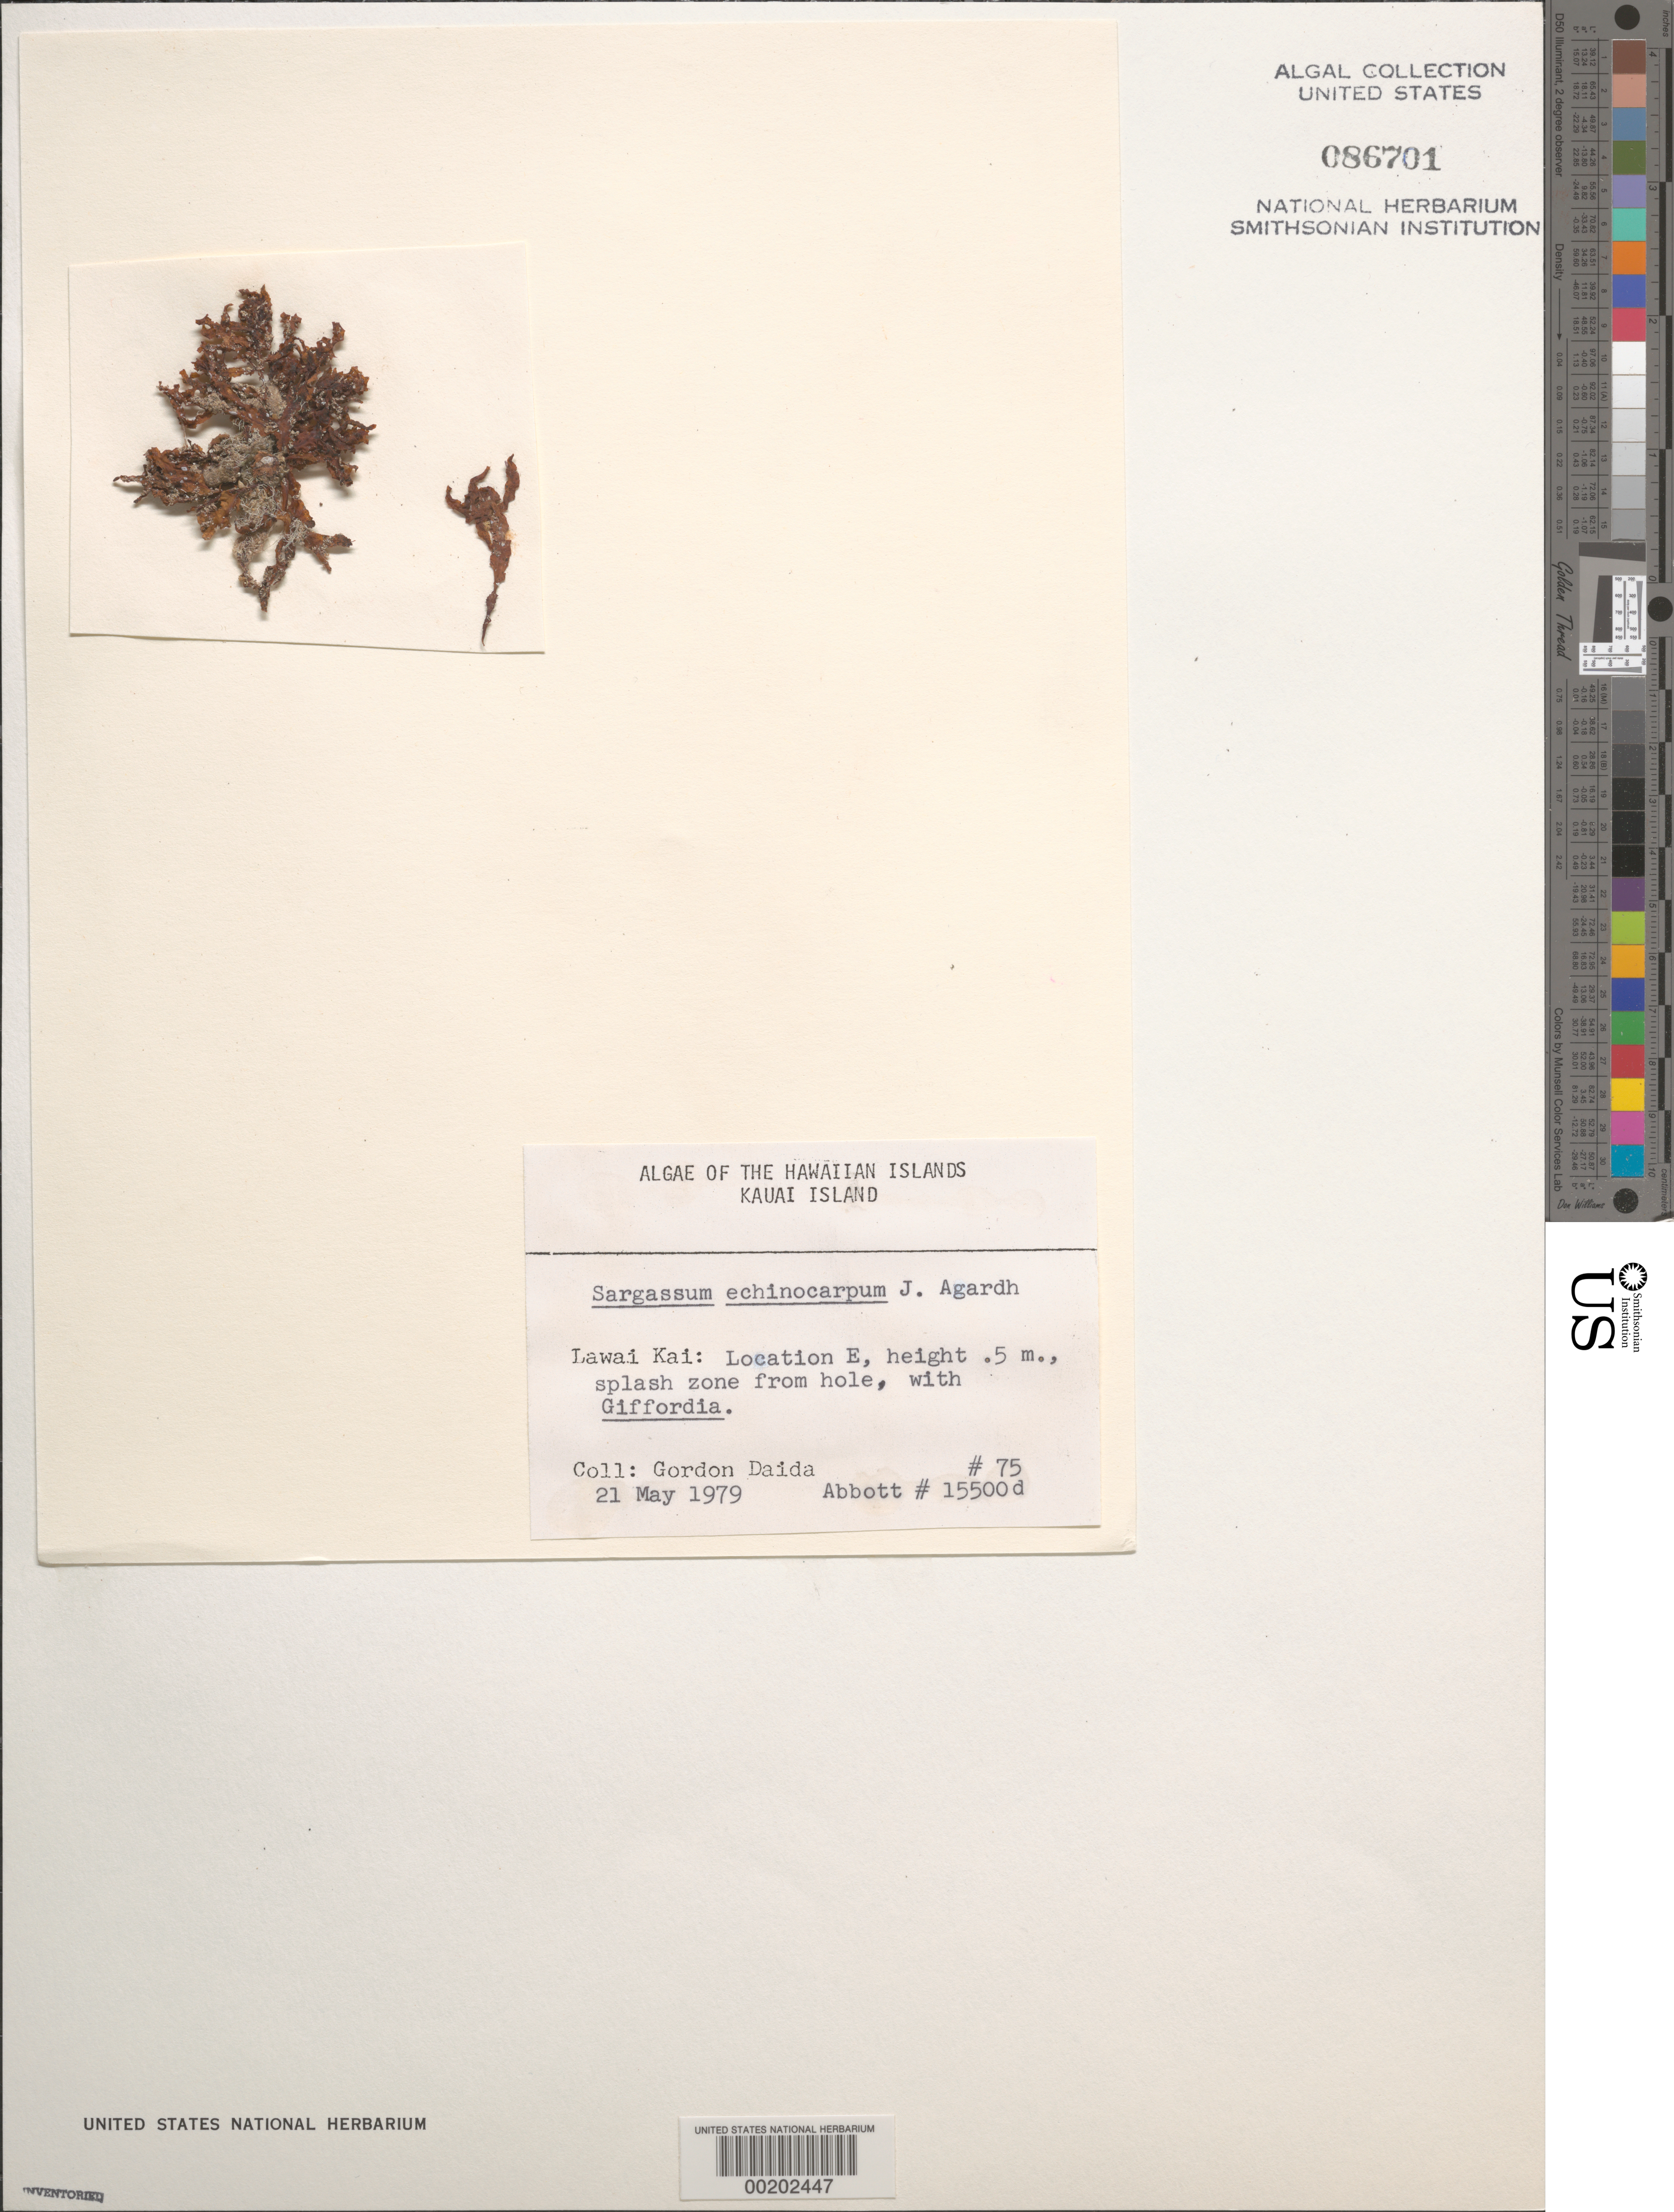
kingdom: Chromista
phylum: Ochrophyta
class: Phaeophyceae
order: Fucales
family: Sargassaceae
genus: Sargassum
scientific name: Sargassum aquifolium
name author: (Turner) C. Agardh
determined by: Algae name updating Project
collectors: G. Daida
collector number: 75 & IAA 15500D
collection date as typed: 21 May 1979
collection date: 1979-05-21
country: United States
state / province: Hawaii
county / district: Kauai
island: Kaua'i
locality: Lawai Kai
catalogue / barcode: US 86701